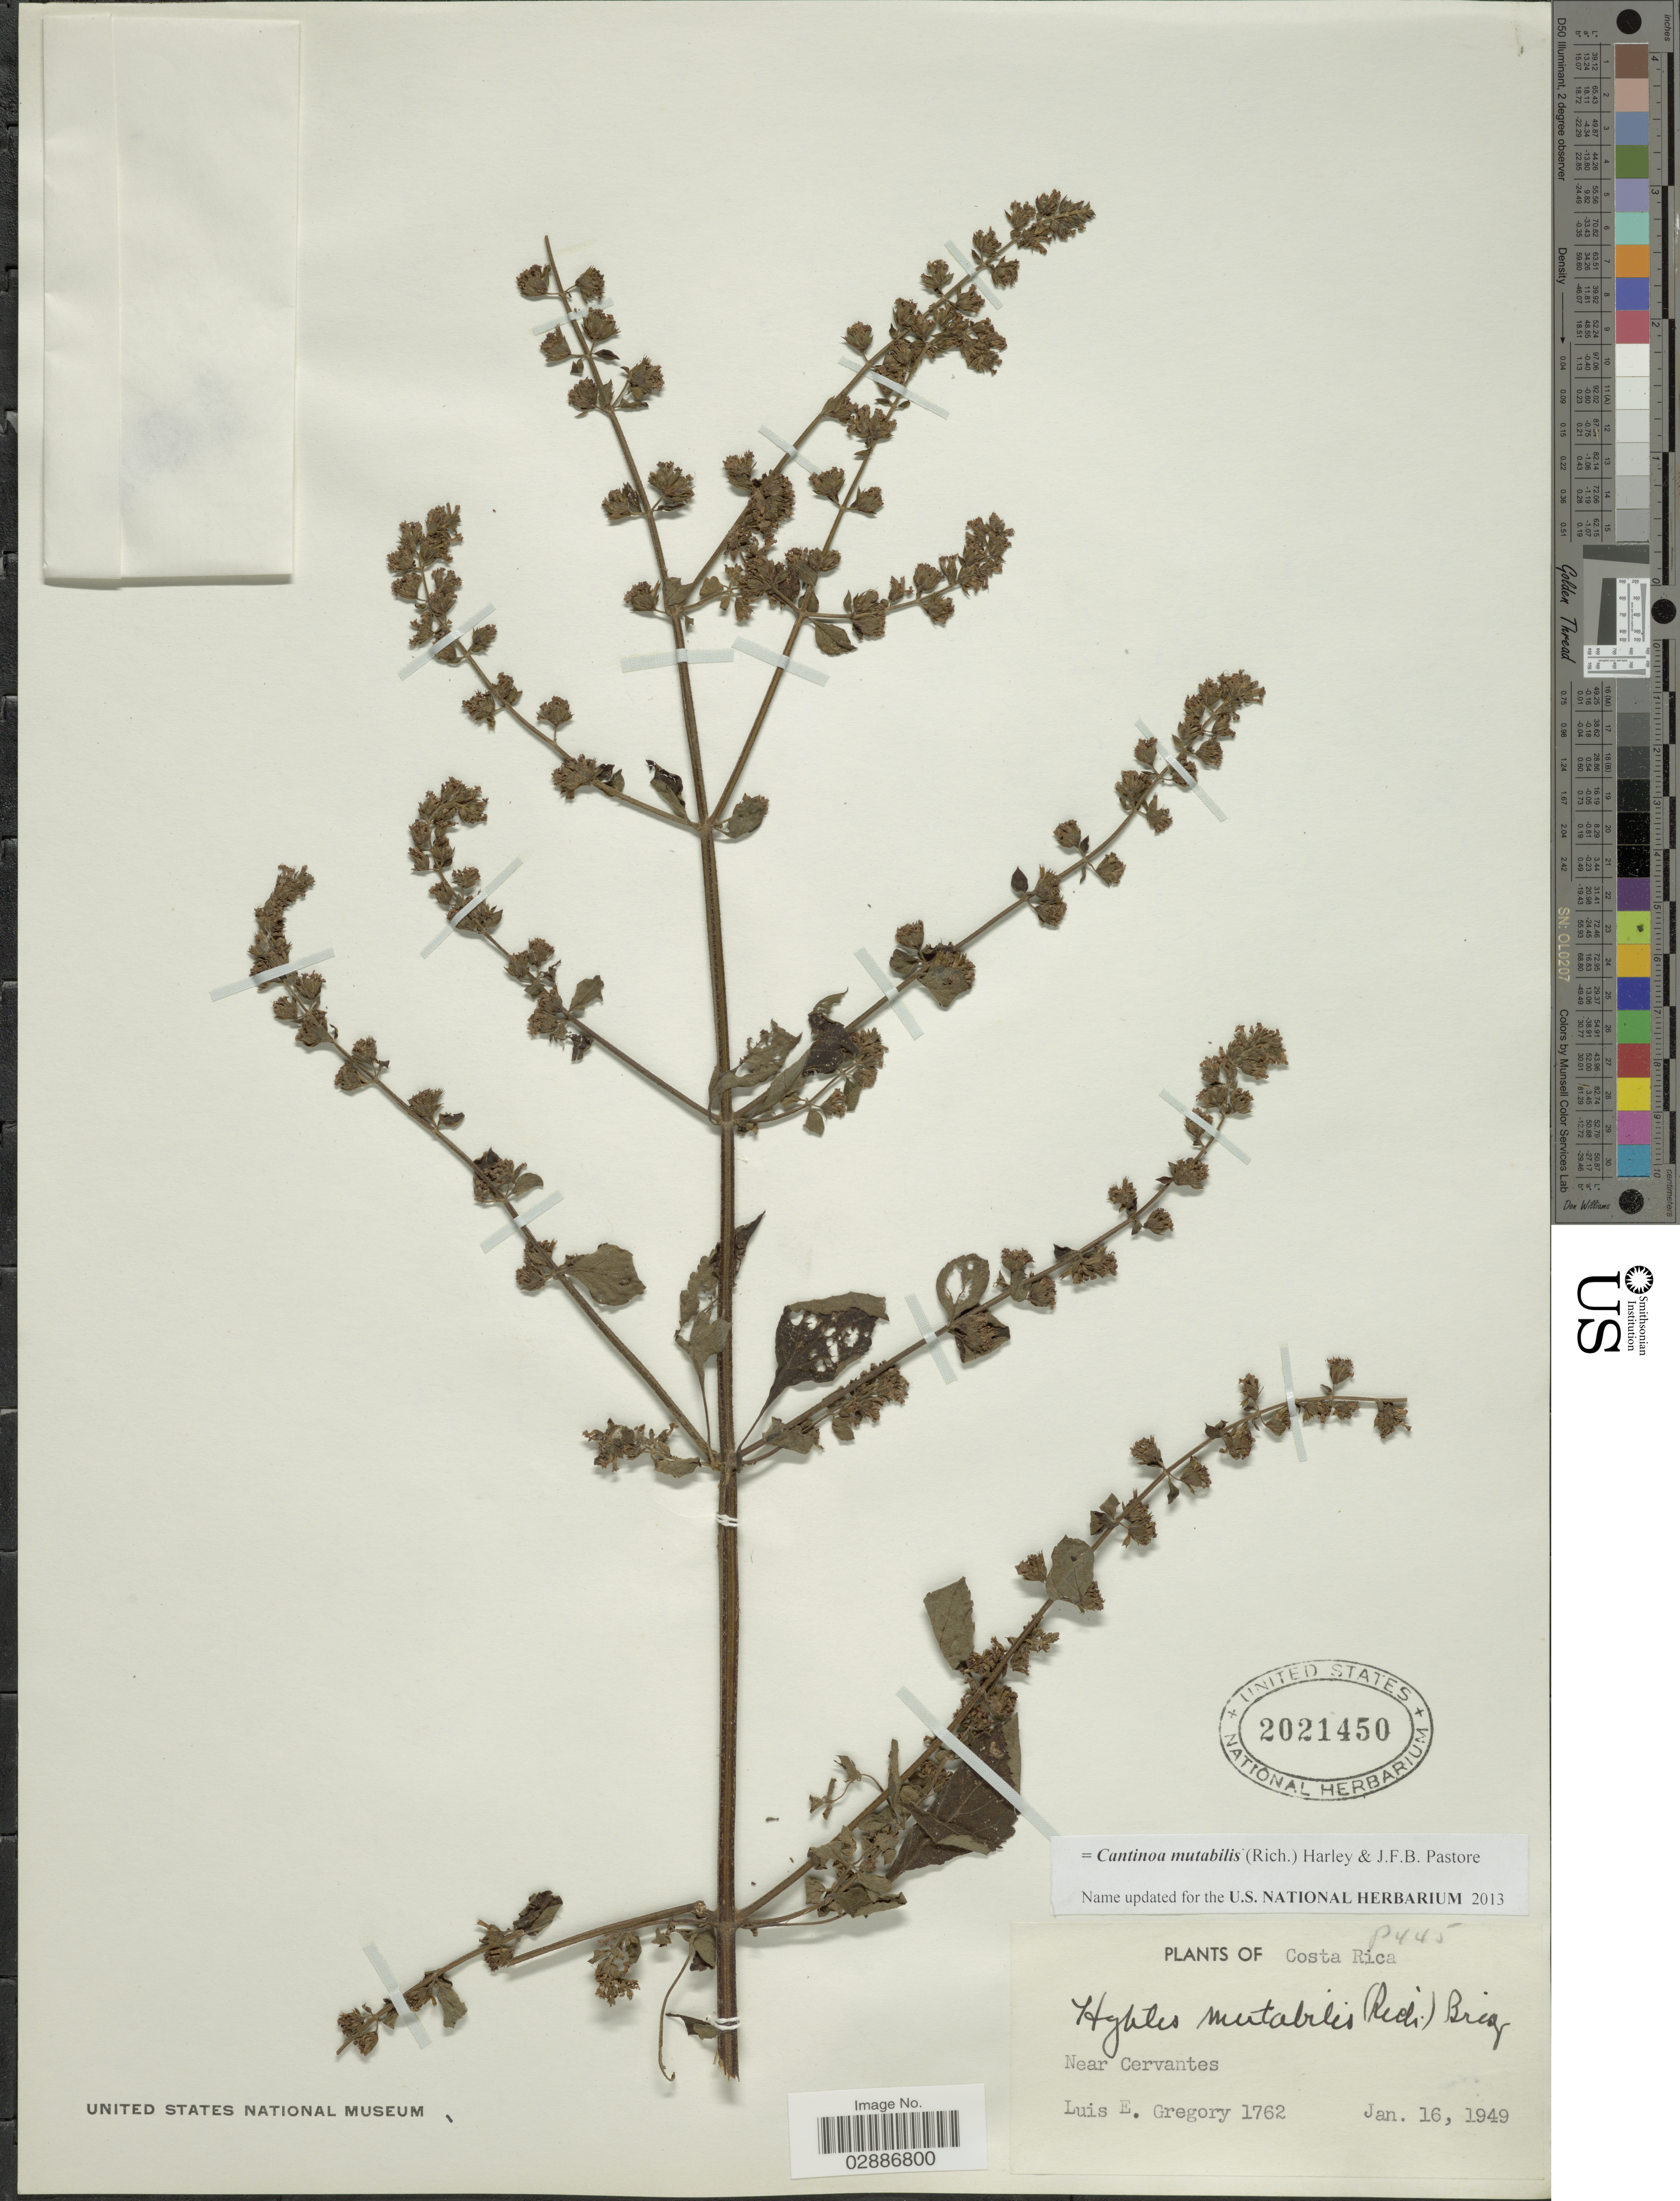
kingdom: Plantae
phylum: Tracheophyta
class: Magnoliopsida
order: Lamiales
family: Lamiaceae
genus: Cantinoa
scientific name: Cantinoa mutabilis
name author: (Rich.) Harley & J.F.B. Pastore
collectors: L. E. Gregory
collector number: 1762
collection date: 1949-01-16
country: Costa Rica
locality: Near Cervantes.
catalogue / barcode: US 2021450